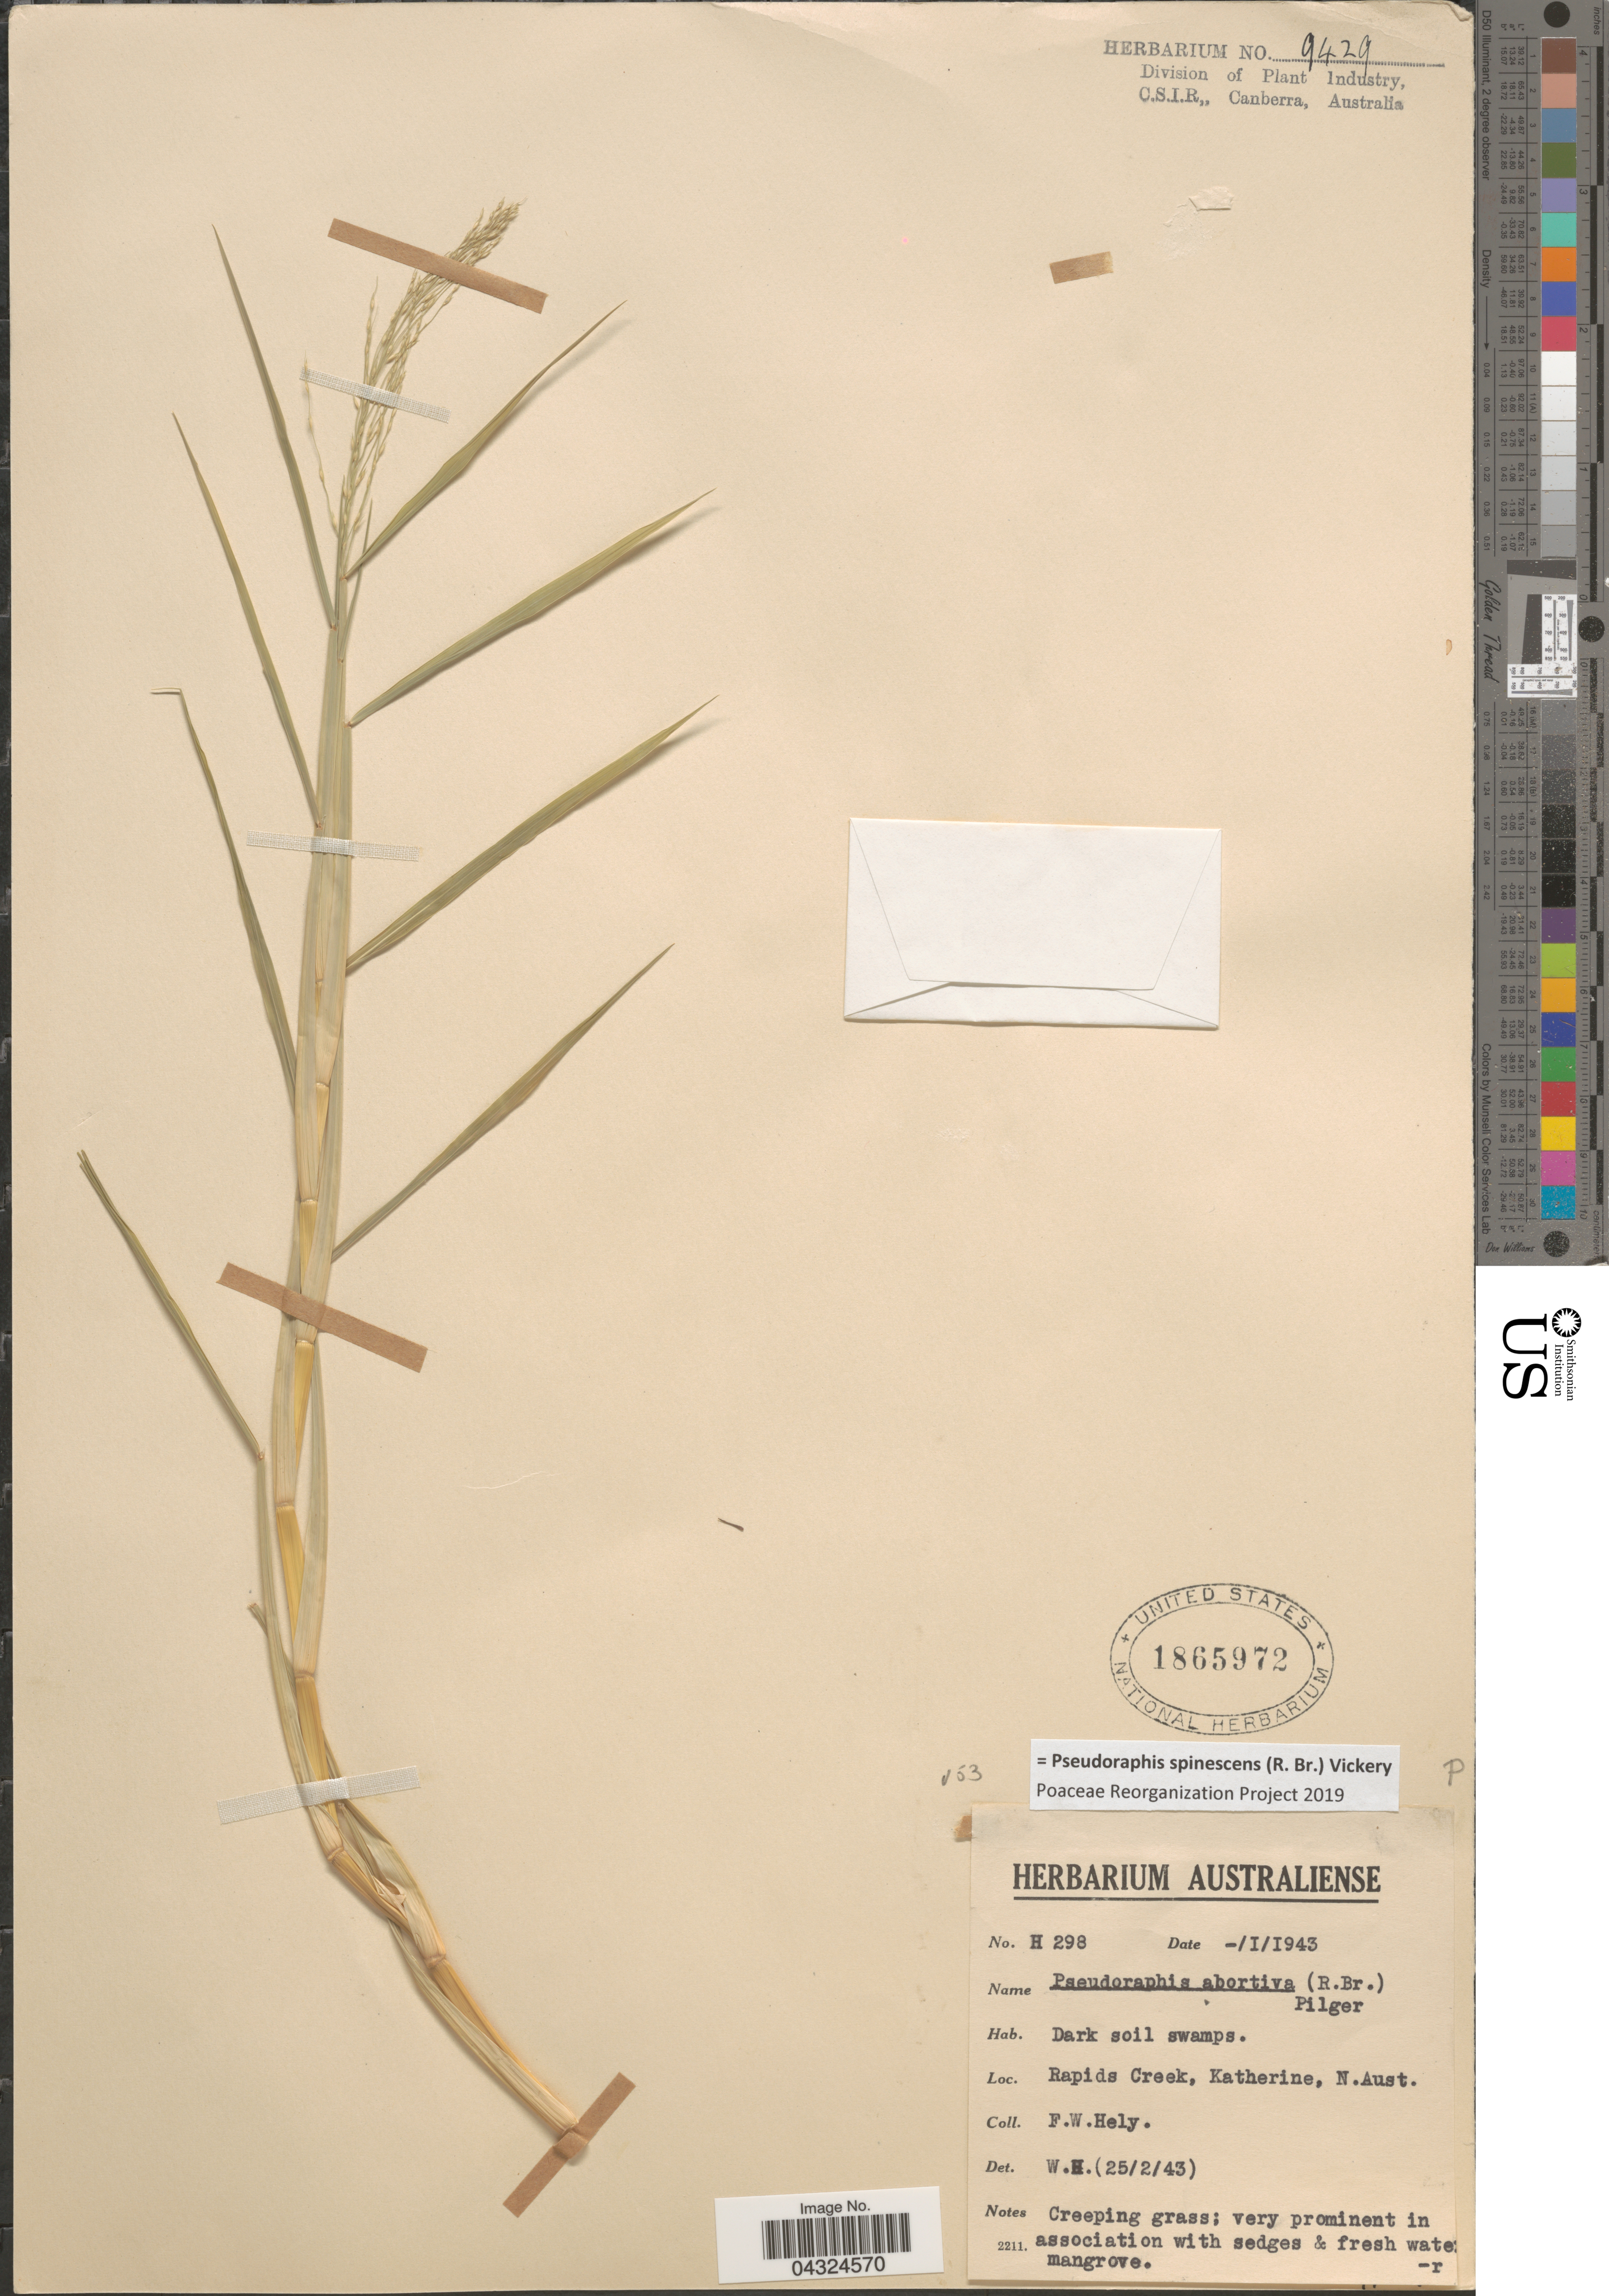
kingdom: Plantae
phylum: Tracheophyta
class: Liliopsida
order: Poales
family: Poaceae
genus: Pseudoraphis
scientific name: Pseudoraphis spinescens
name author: (R. Br.) Vickery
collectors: F. Hely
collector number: H298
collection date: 1943-01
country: Australia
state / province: Northern Territory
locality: Rapids Creek, Katherine, N.Aust.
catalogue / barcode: US 1865972